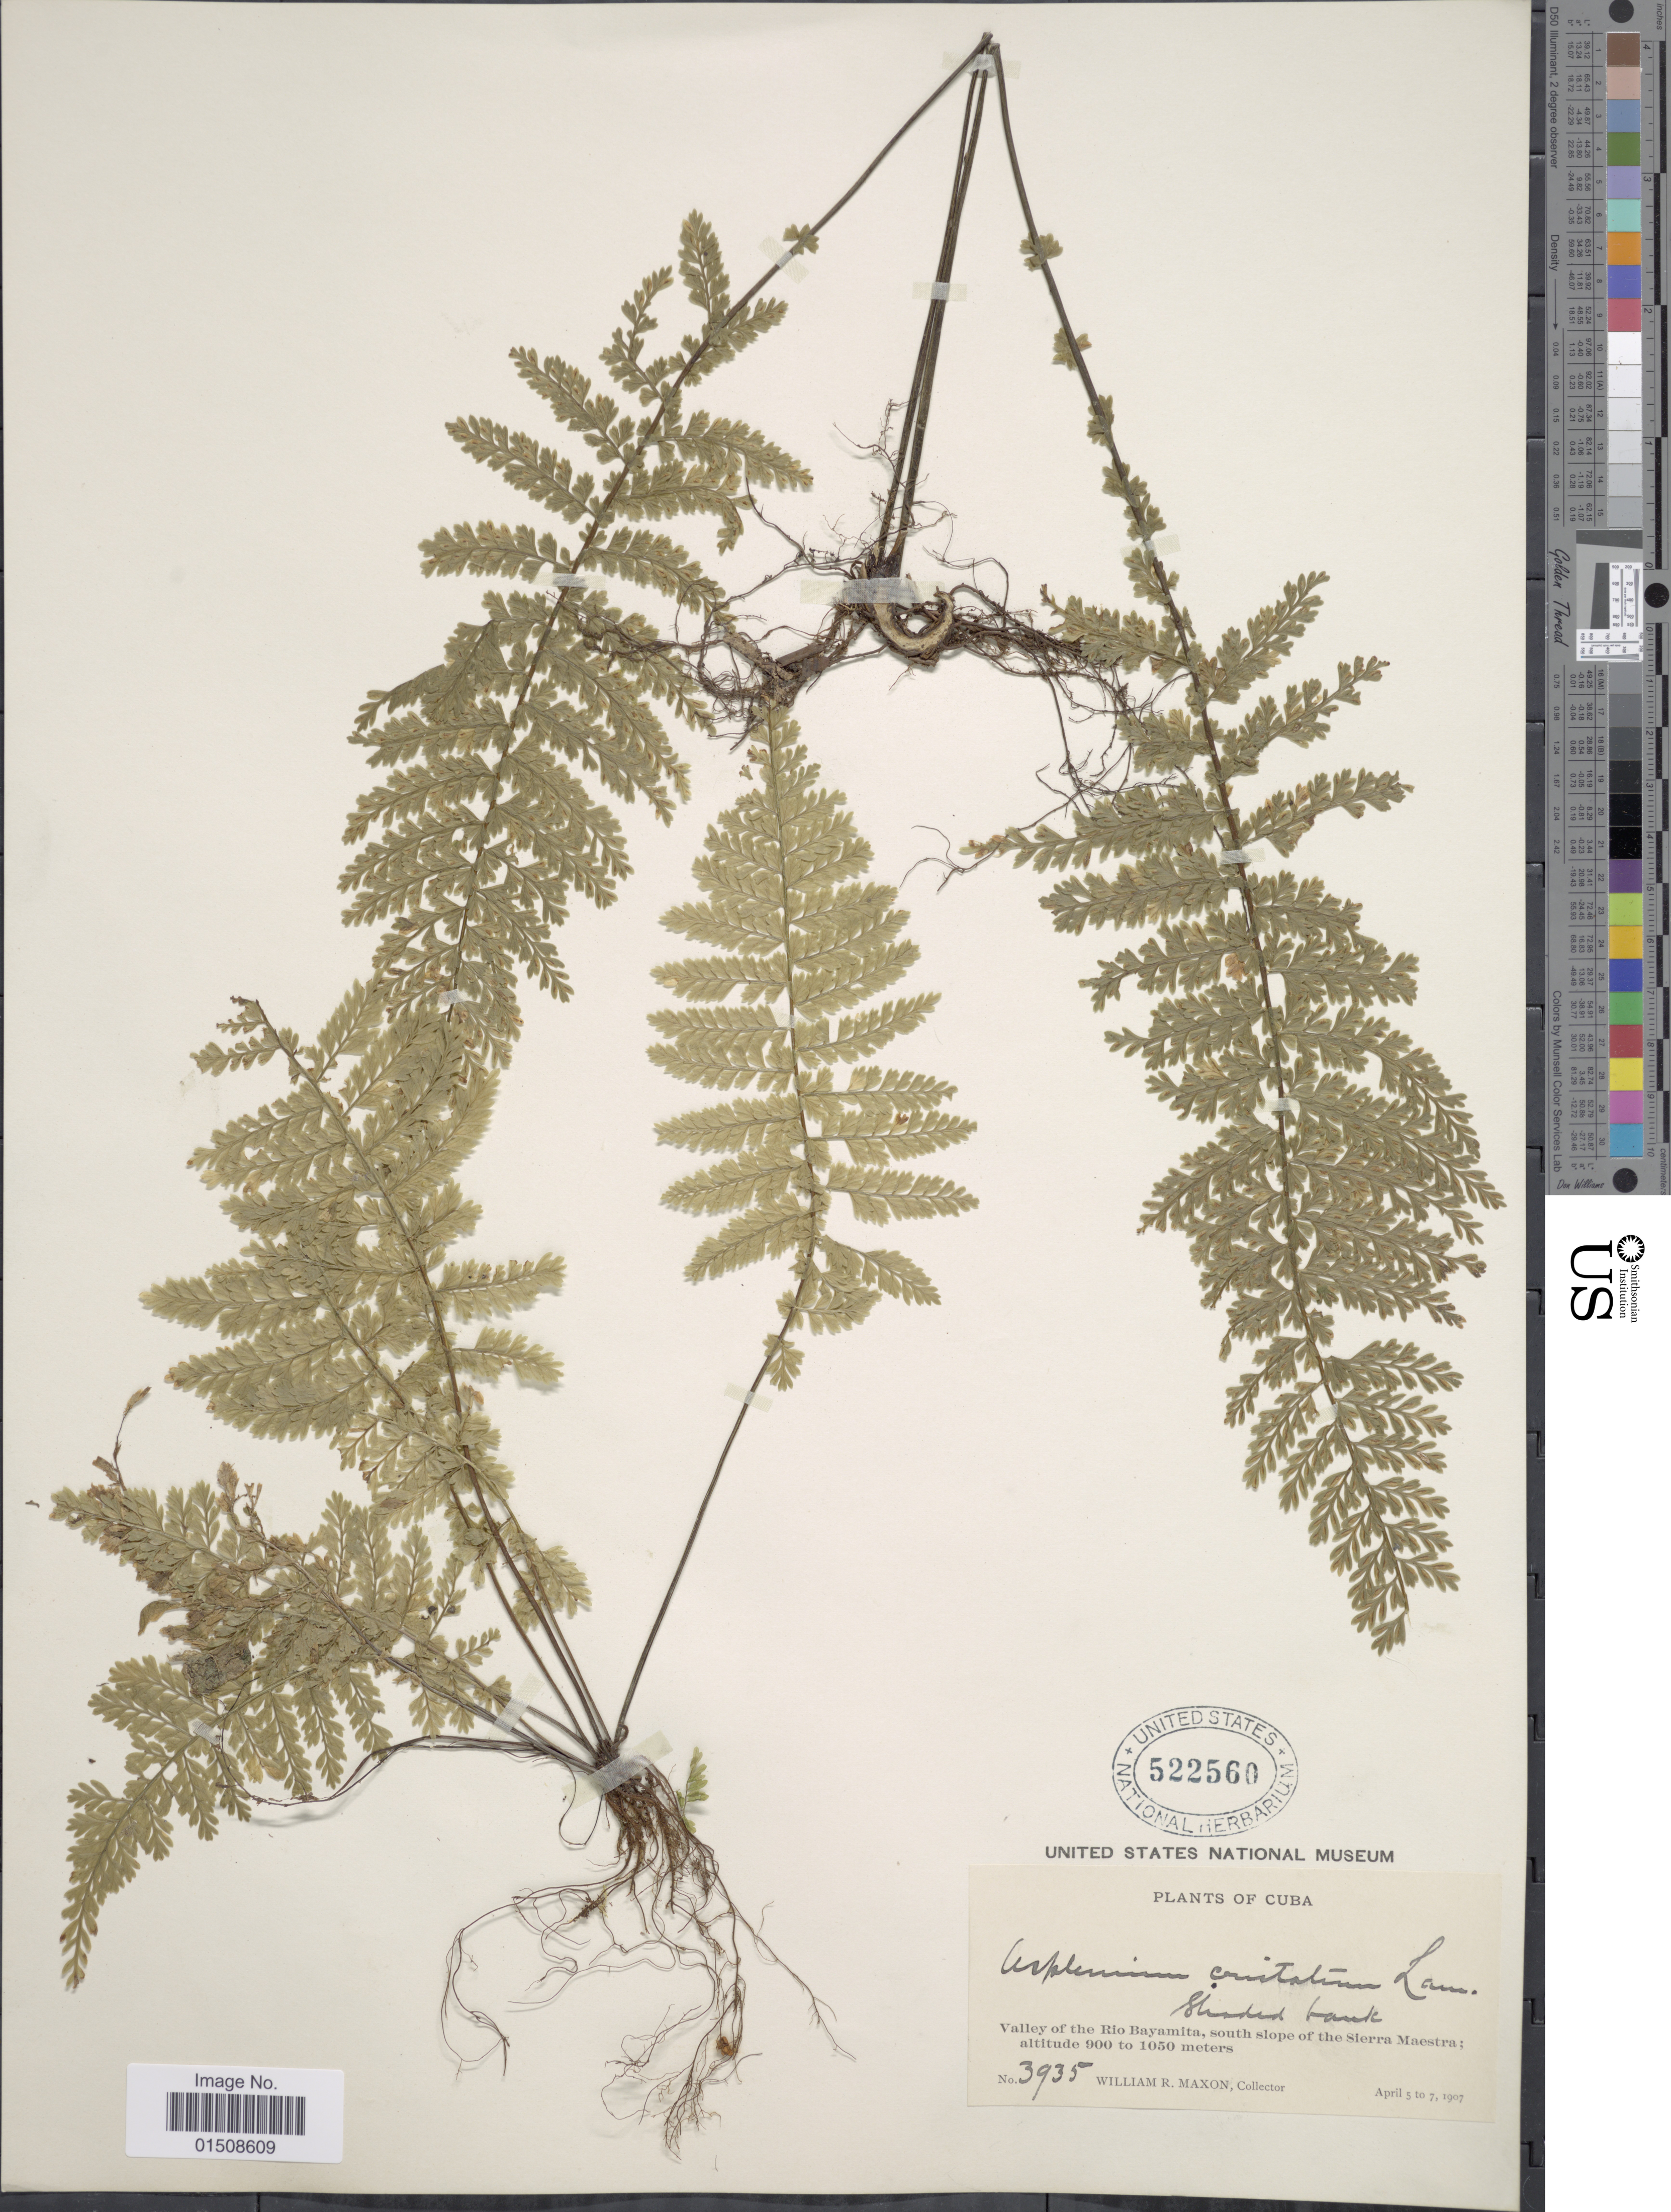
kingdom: Plantae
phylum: Tracheophyta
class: Polypodiopsida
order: Polypodiales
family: Aspleniaceae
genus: Asplenium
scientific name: Asplenium cristatum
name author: Lam.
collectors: W. R. Maxon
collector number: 3935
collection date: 1907-04-05/1907-04-07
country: Cuba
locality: Valley of the Rio Bayamita, south slope of the Sierra Maestra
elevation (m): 900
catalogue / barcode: US 522560